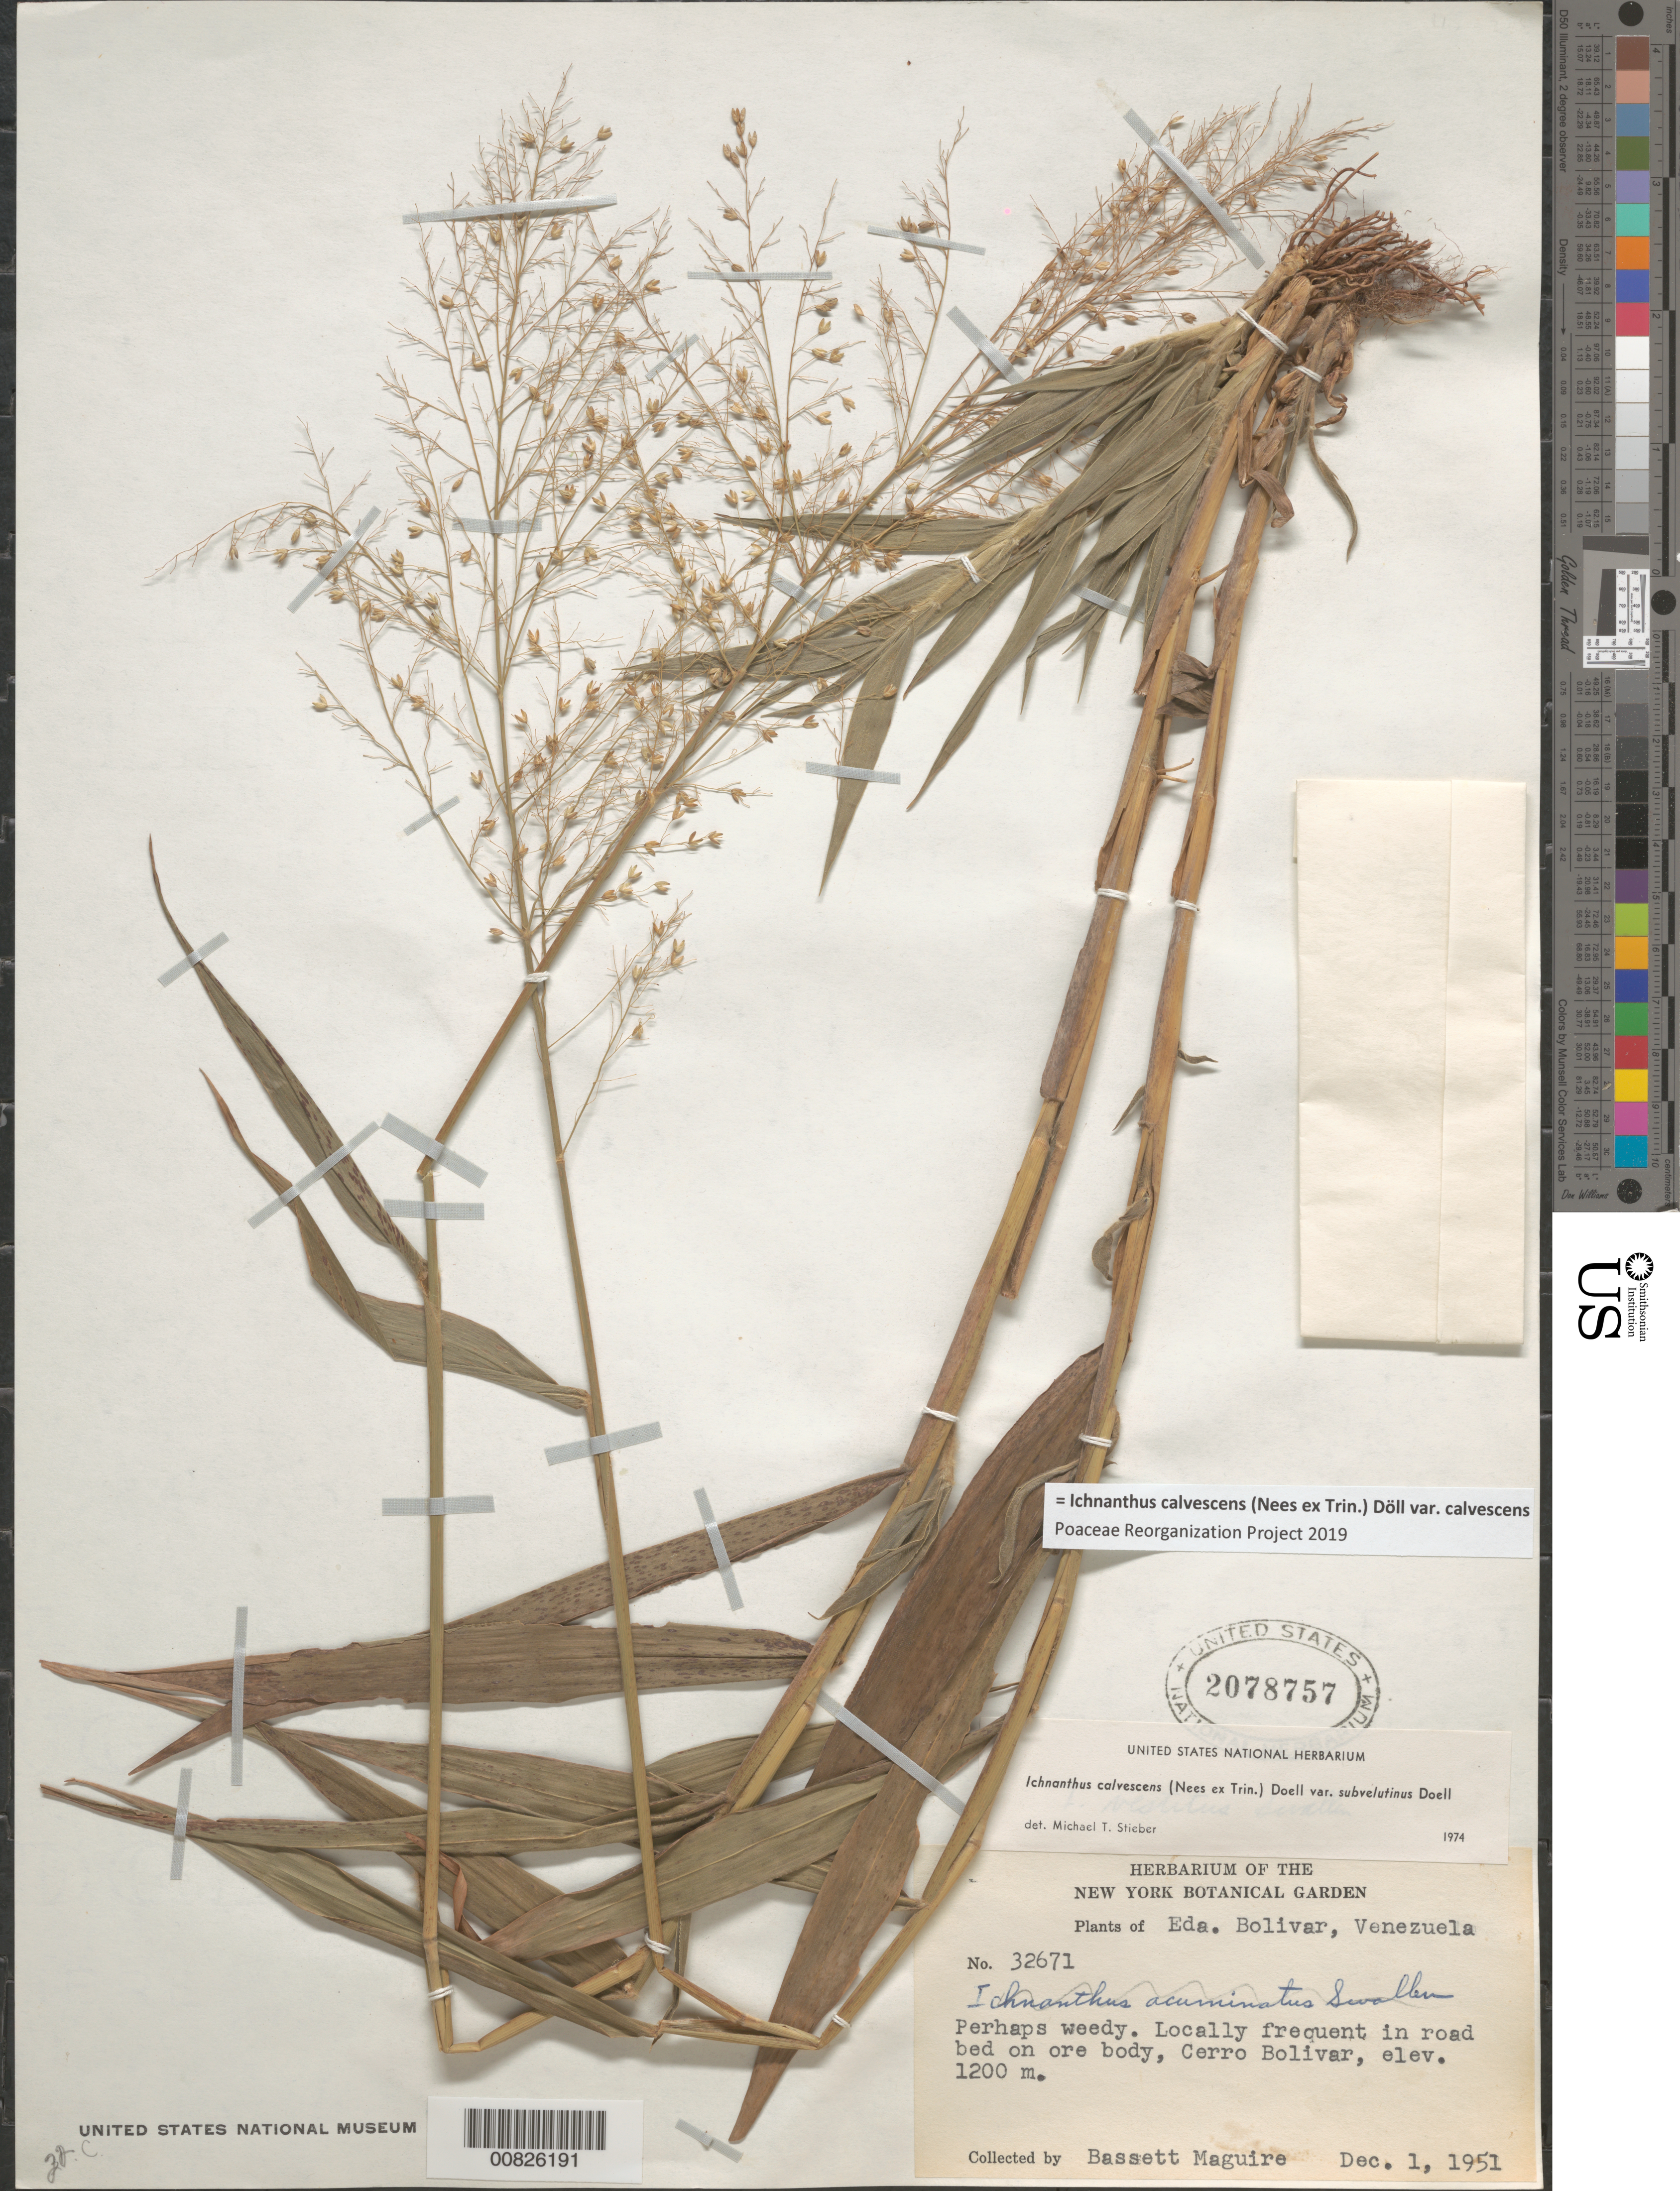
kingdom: Plantae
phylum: Tracheophyta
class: Liliopsida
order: Poales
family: Poaceae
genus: Ichnanthus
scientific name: Ichnanthus calvescens var. subvelutinus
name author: Döll in Mart.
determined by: Stieber, M. T.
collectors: B. Maguire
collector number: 32671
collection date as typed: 1-Dec-51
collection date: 1951-12-01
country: Venezuela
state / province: Bolívar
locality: Cerro Bolívar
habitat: Road bed on ore body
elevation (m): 1200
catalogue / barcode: US 2078757